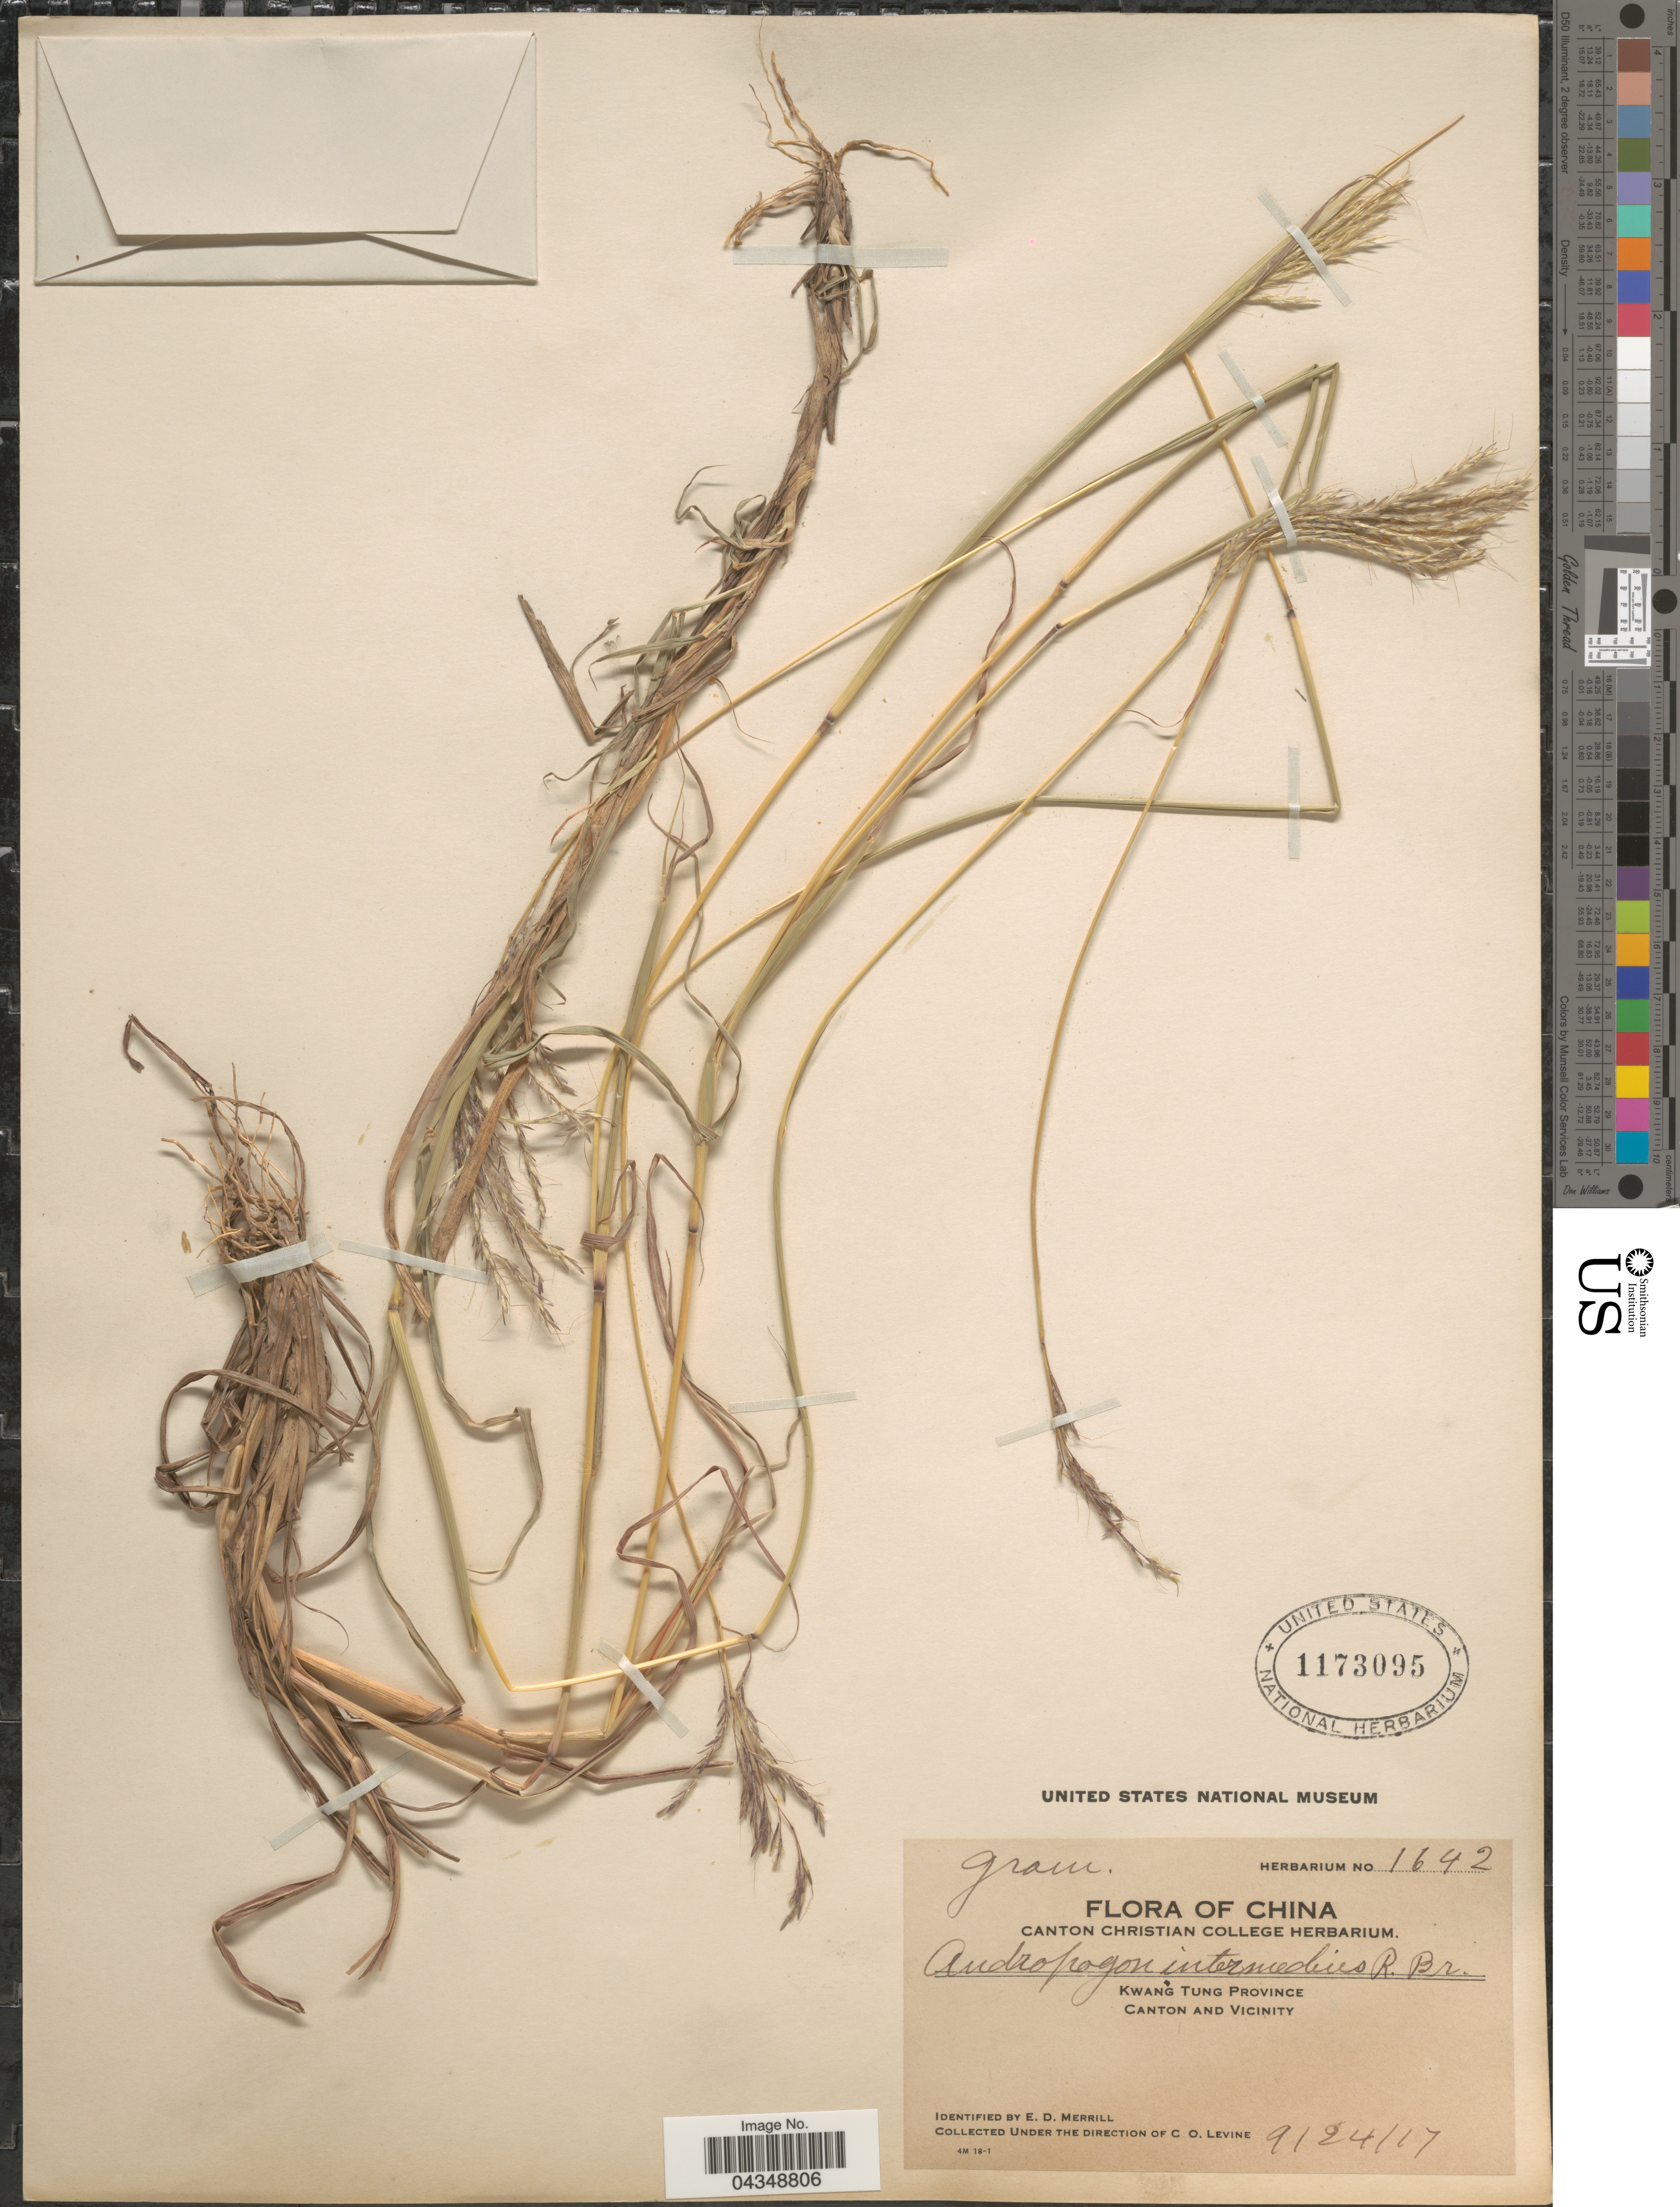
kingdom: Plantae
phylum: Tracheophyta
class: Liliopsida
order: Poales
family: Poaceae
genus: Bothriochloa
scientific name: Bothriochloa ischaemum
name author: (L.) Keng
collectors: C. O. Levine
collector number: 1642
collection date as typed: Transcribed d/m/y: 24/9/17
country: China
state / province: Guangdong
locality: Kwang Tung Province. Canton and vicinity.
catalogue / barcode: US 1173095